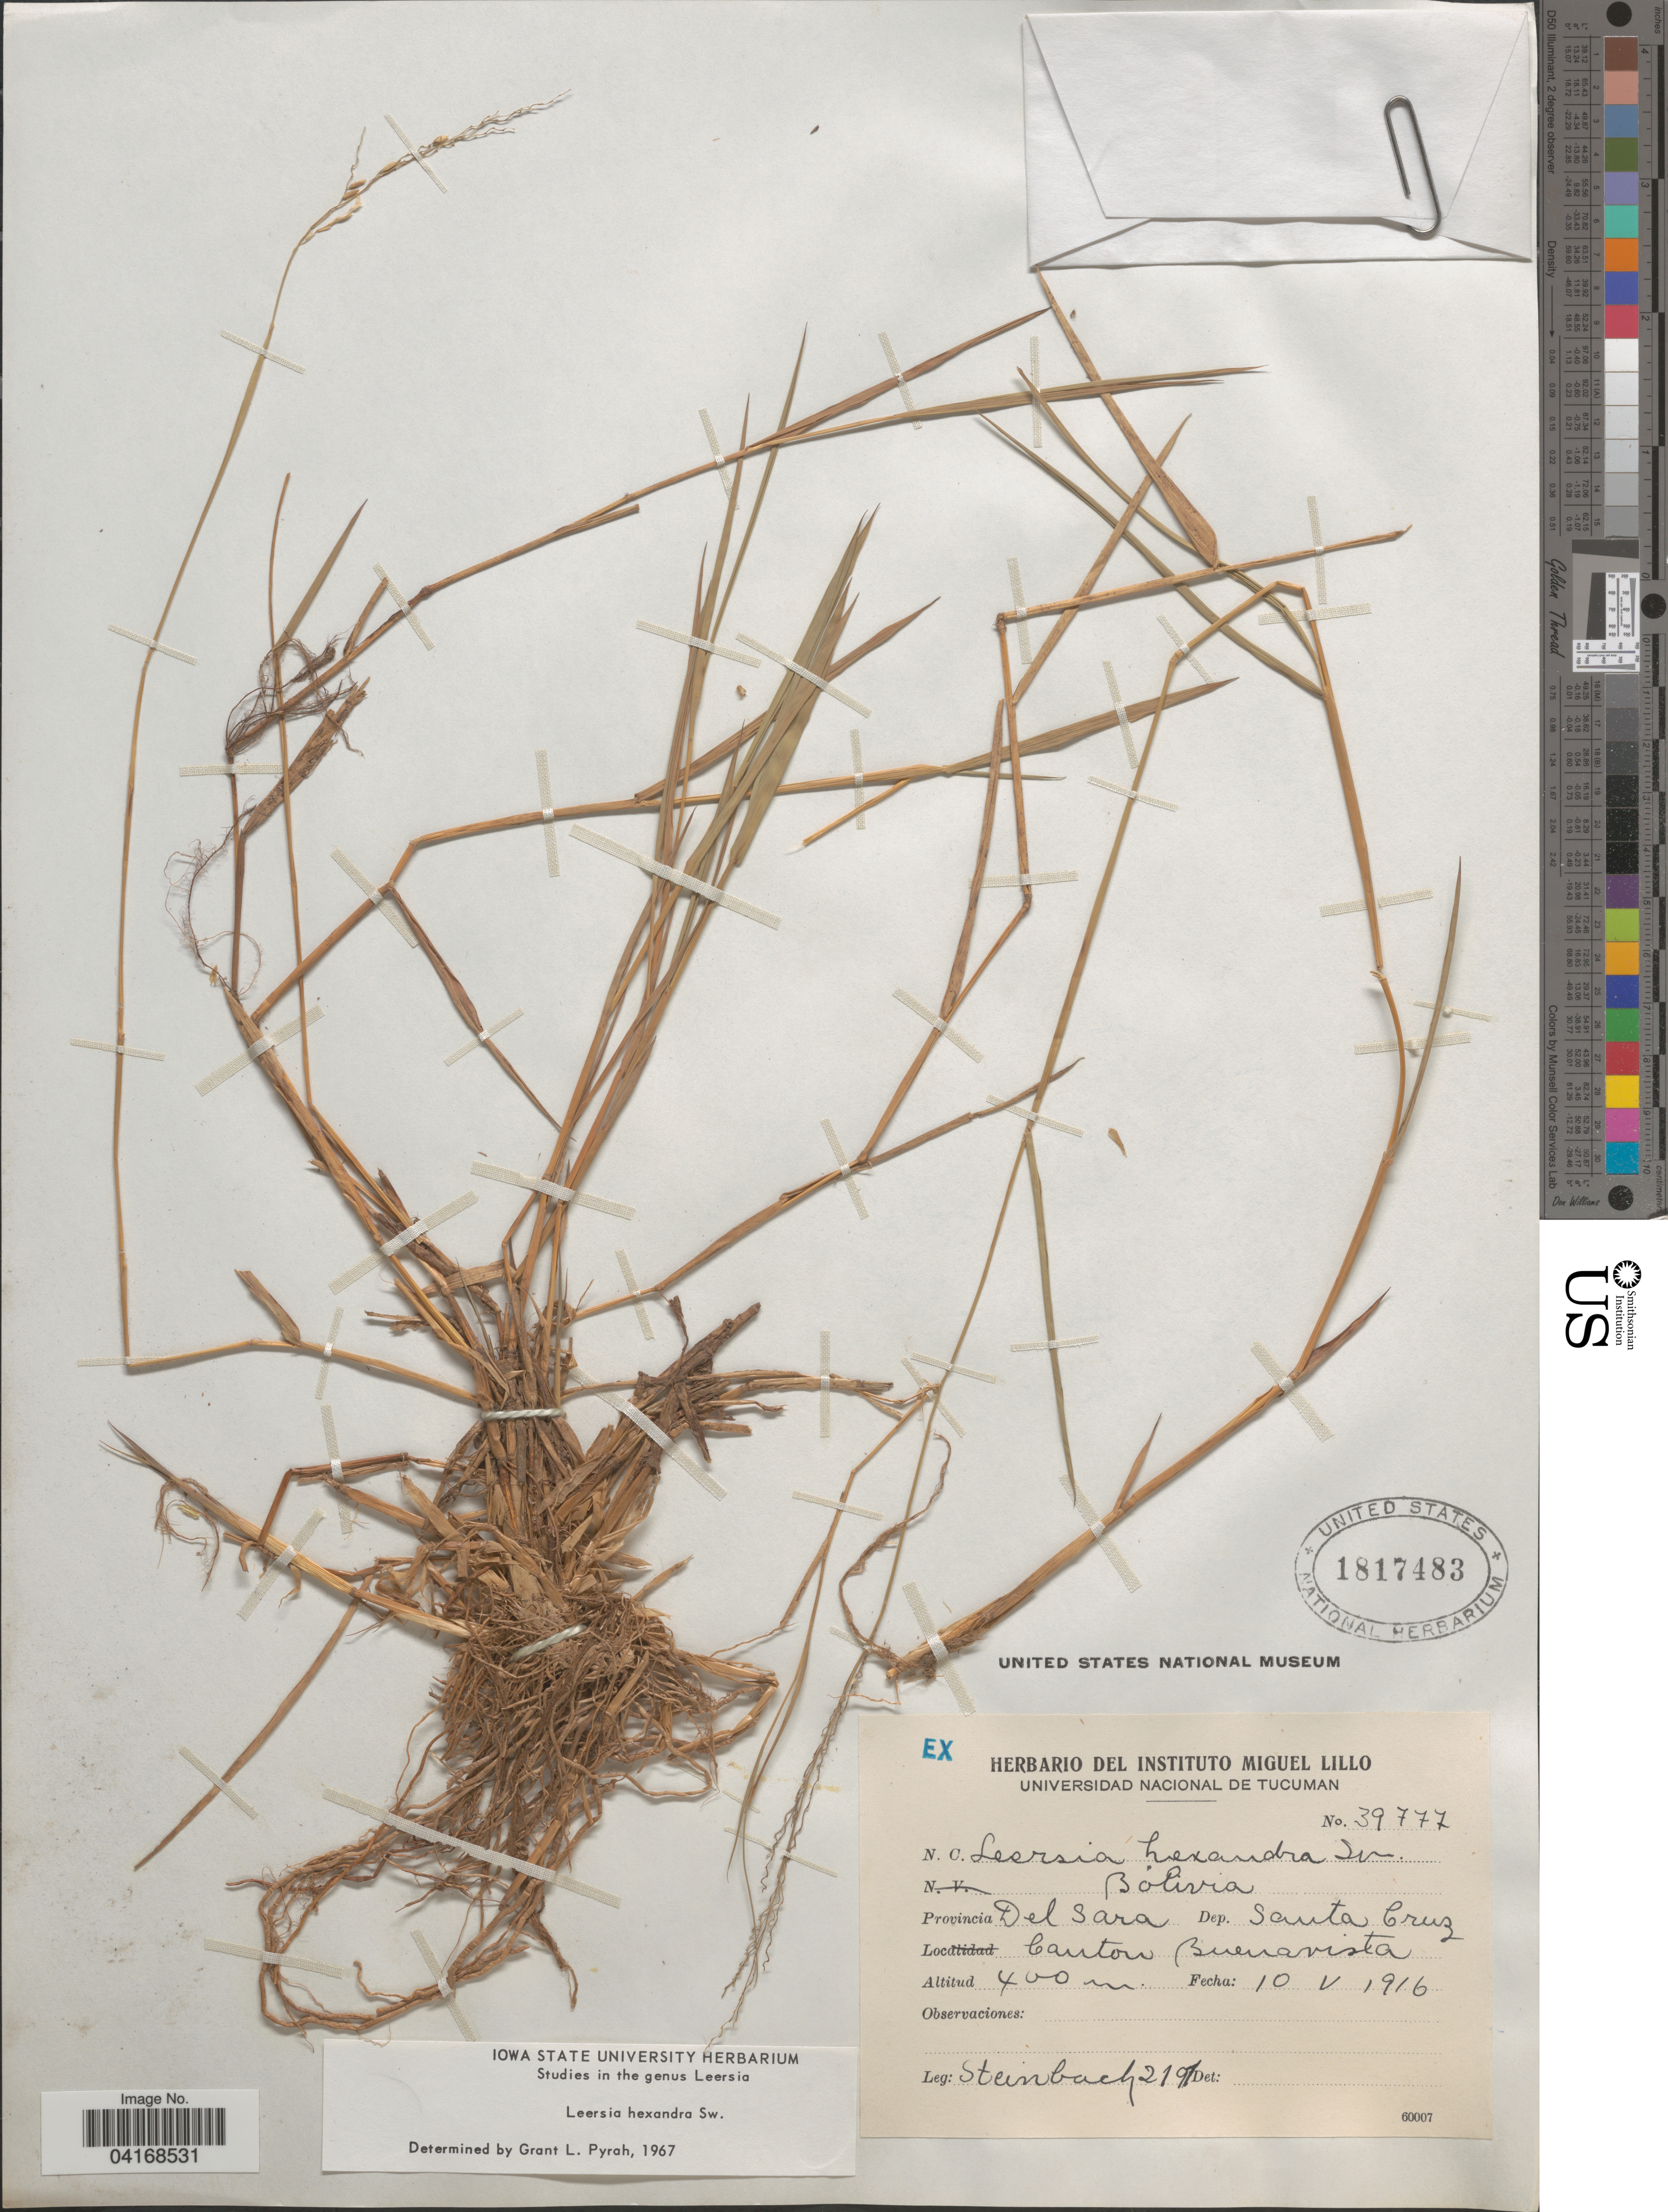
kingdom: Plantae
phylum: Tracheophyta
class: Liliopsida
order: Poales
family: Poaceae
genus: Leersia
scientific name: Leersia hexandra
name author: Sw.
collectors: Steinbach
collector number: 2191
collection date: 1916-05-10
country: Bolivia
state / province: Santa Cruz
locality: Provincia Del Sara. Dep. Santa Cruz. Canton Buenavista.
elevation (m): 400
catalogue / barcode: US 1817483